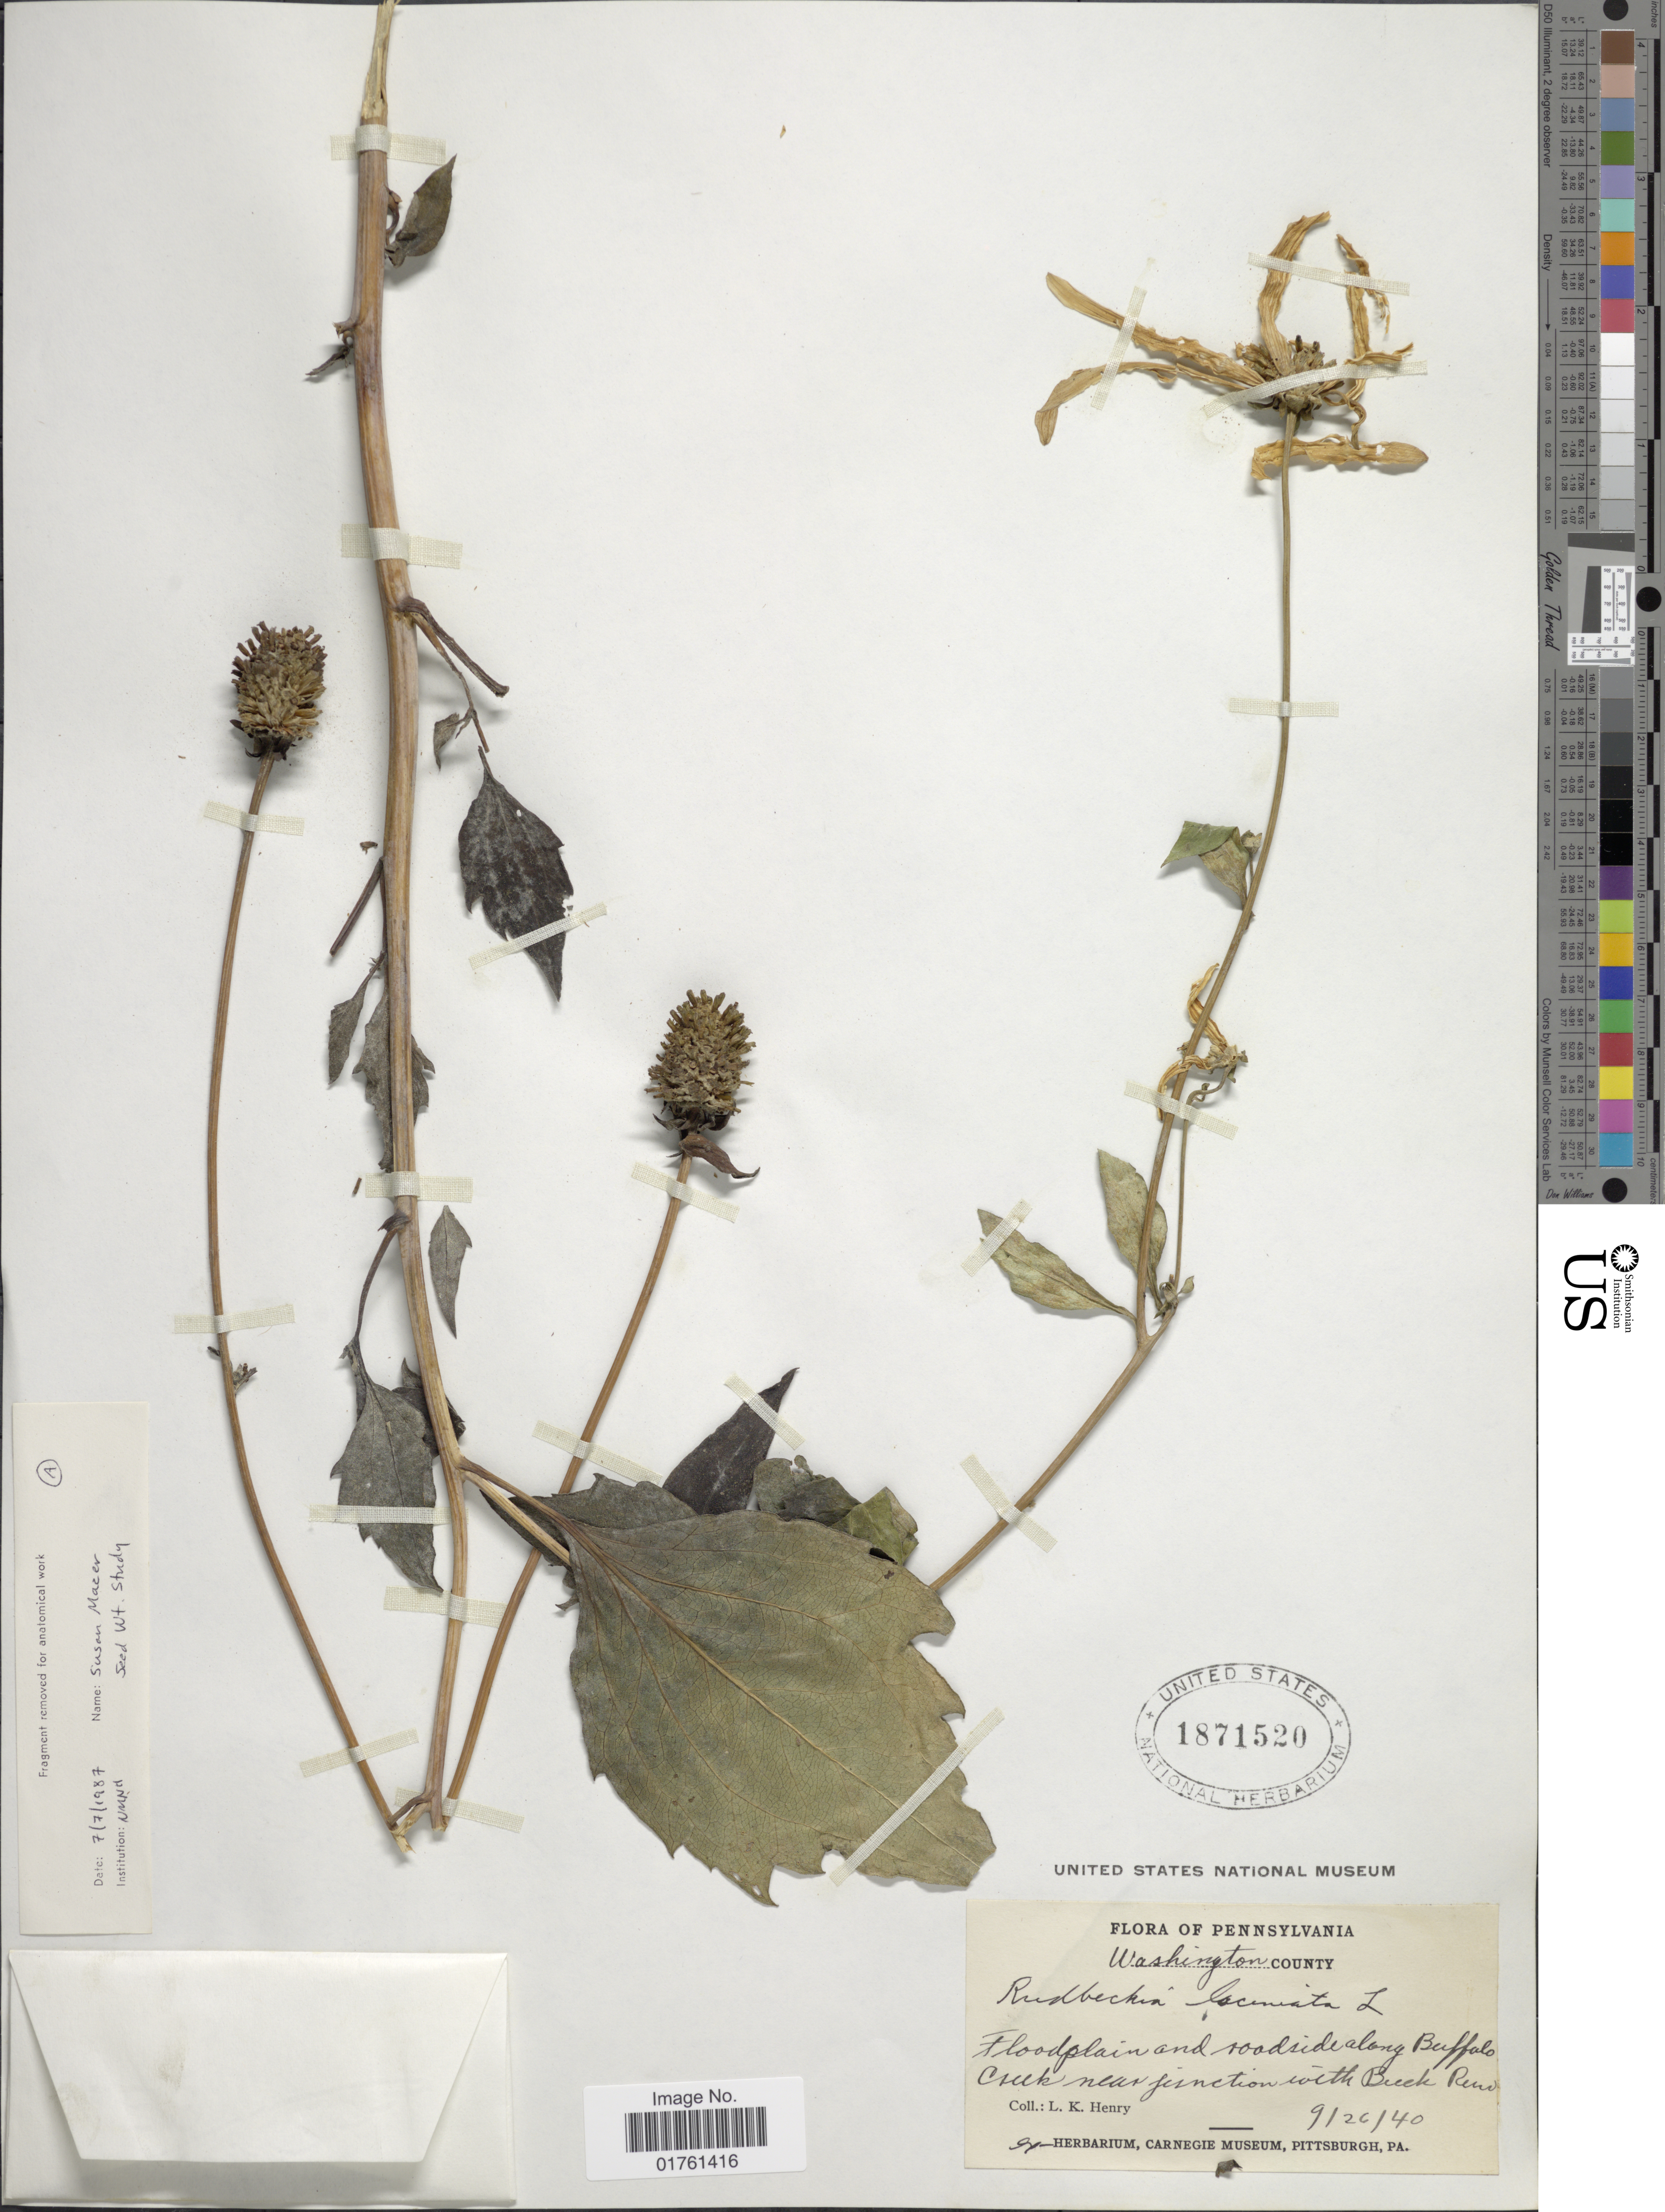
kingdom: Plantae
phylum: Tracheophyta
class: Magnoliopsida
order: Asterales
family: Asteraceae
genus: Rudbeckia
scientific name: Rudbeckia laciniata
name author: L.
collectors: L. K. Henry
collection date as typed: Transcribed d/m/y: 26/9/40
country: United States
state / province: Washington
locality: Floodplain and roadside along Buffalo Creek near junction with Buck Road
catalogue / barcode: US 1871520